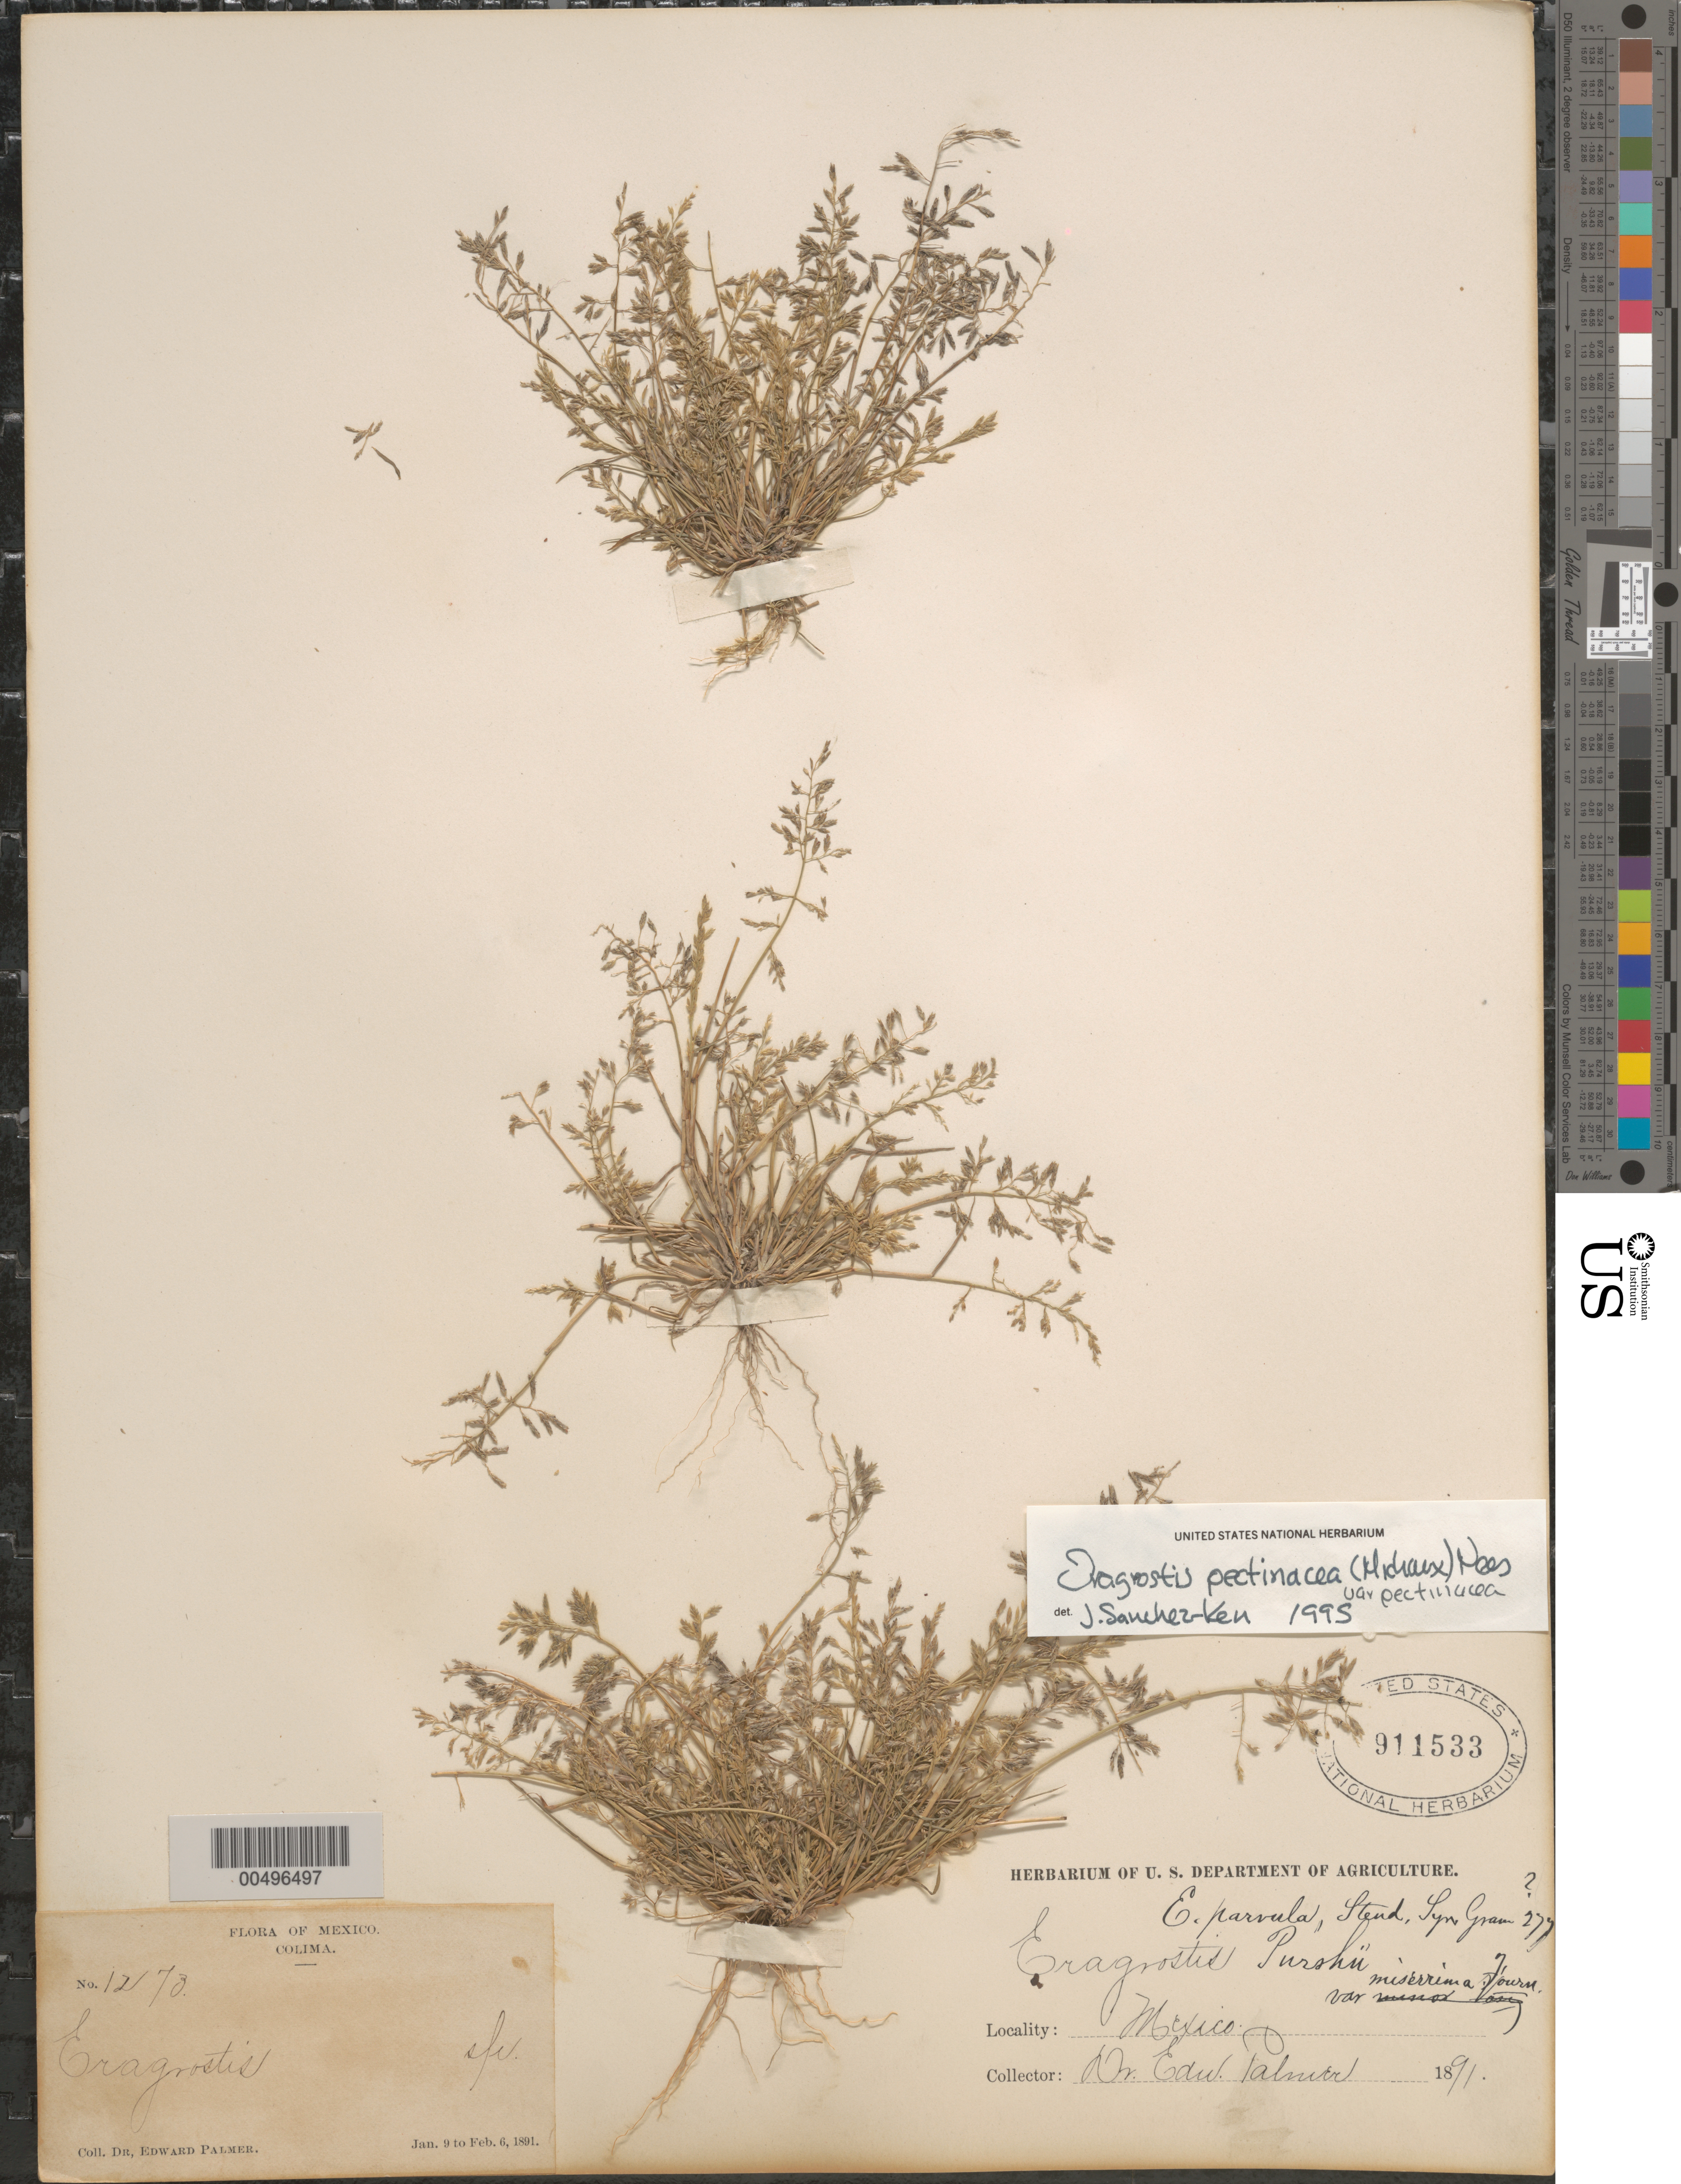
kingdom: Plantae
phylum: Tracheophyta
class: Liliopsida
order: Poales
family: Poaceae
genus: Eragrostis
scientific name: Eragrostis pectinacea var. pectinacea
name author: (Michx.) Nees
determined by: Sánchez-Ken, J. G.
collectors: E. Palmer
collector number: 1273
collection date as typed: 9 Jan 1891 to 6 Feb 1891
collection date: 1891-01-09/1891-02-06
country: Mexico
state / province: Colima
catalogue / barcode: US 911533